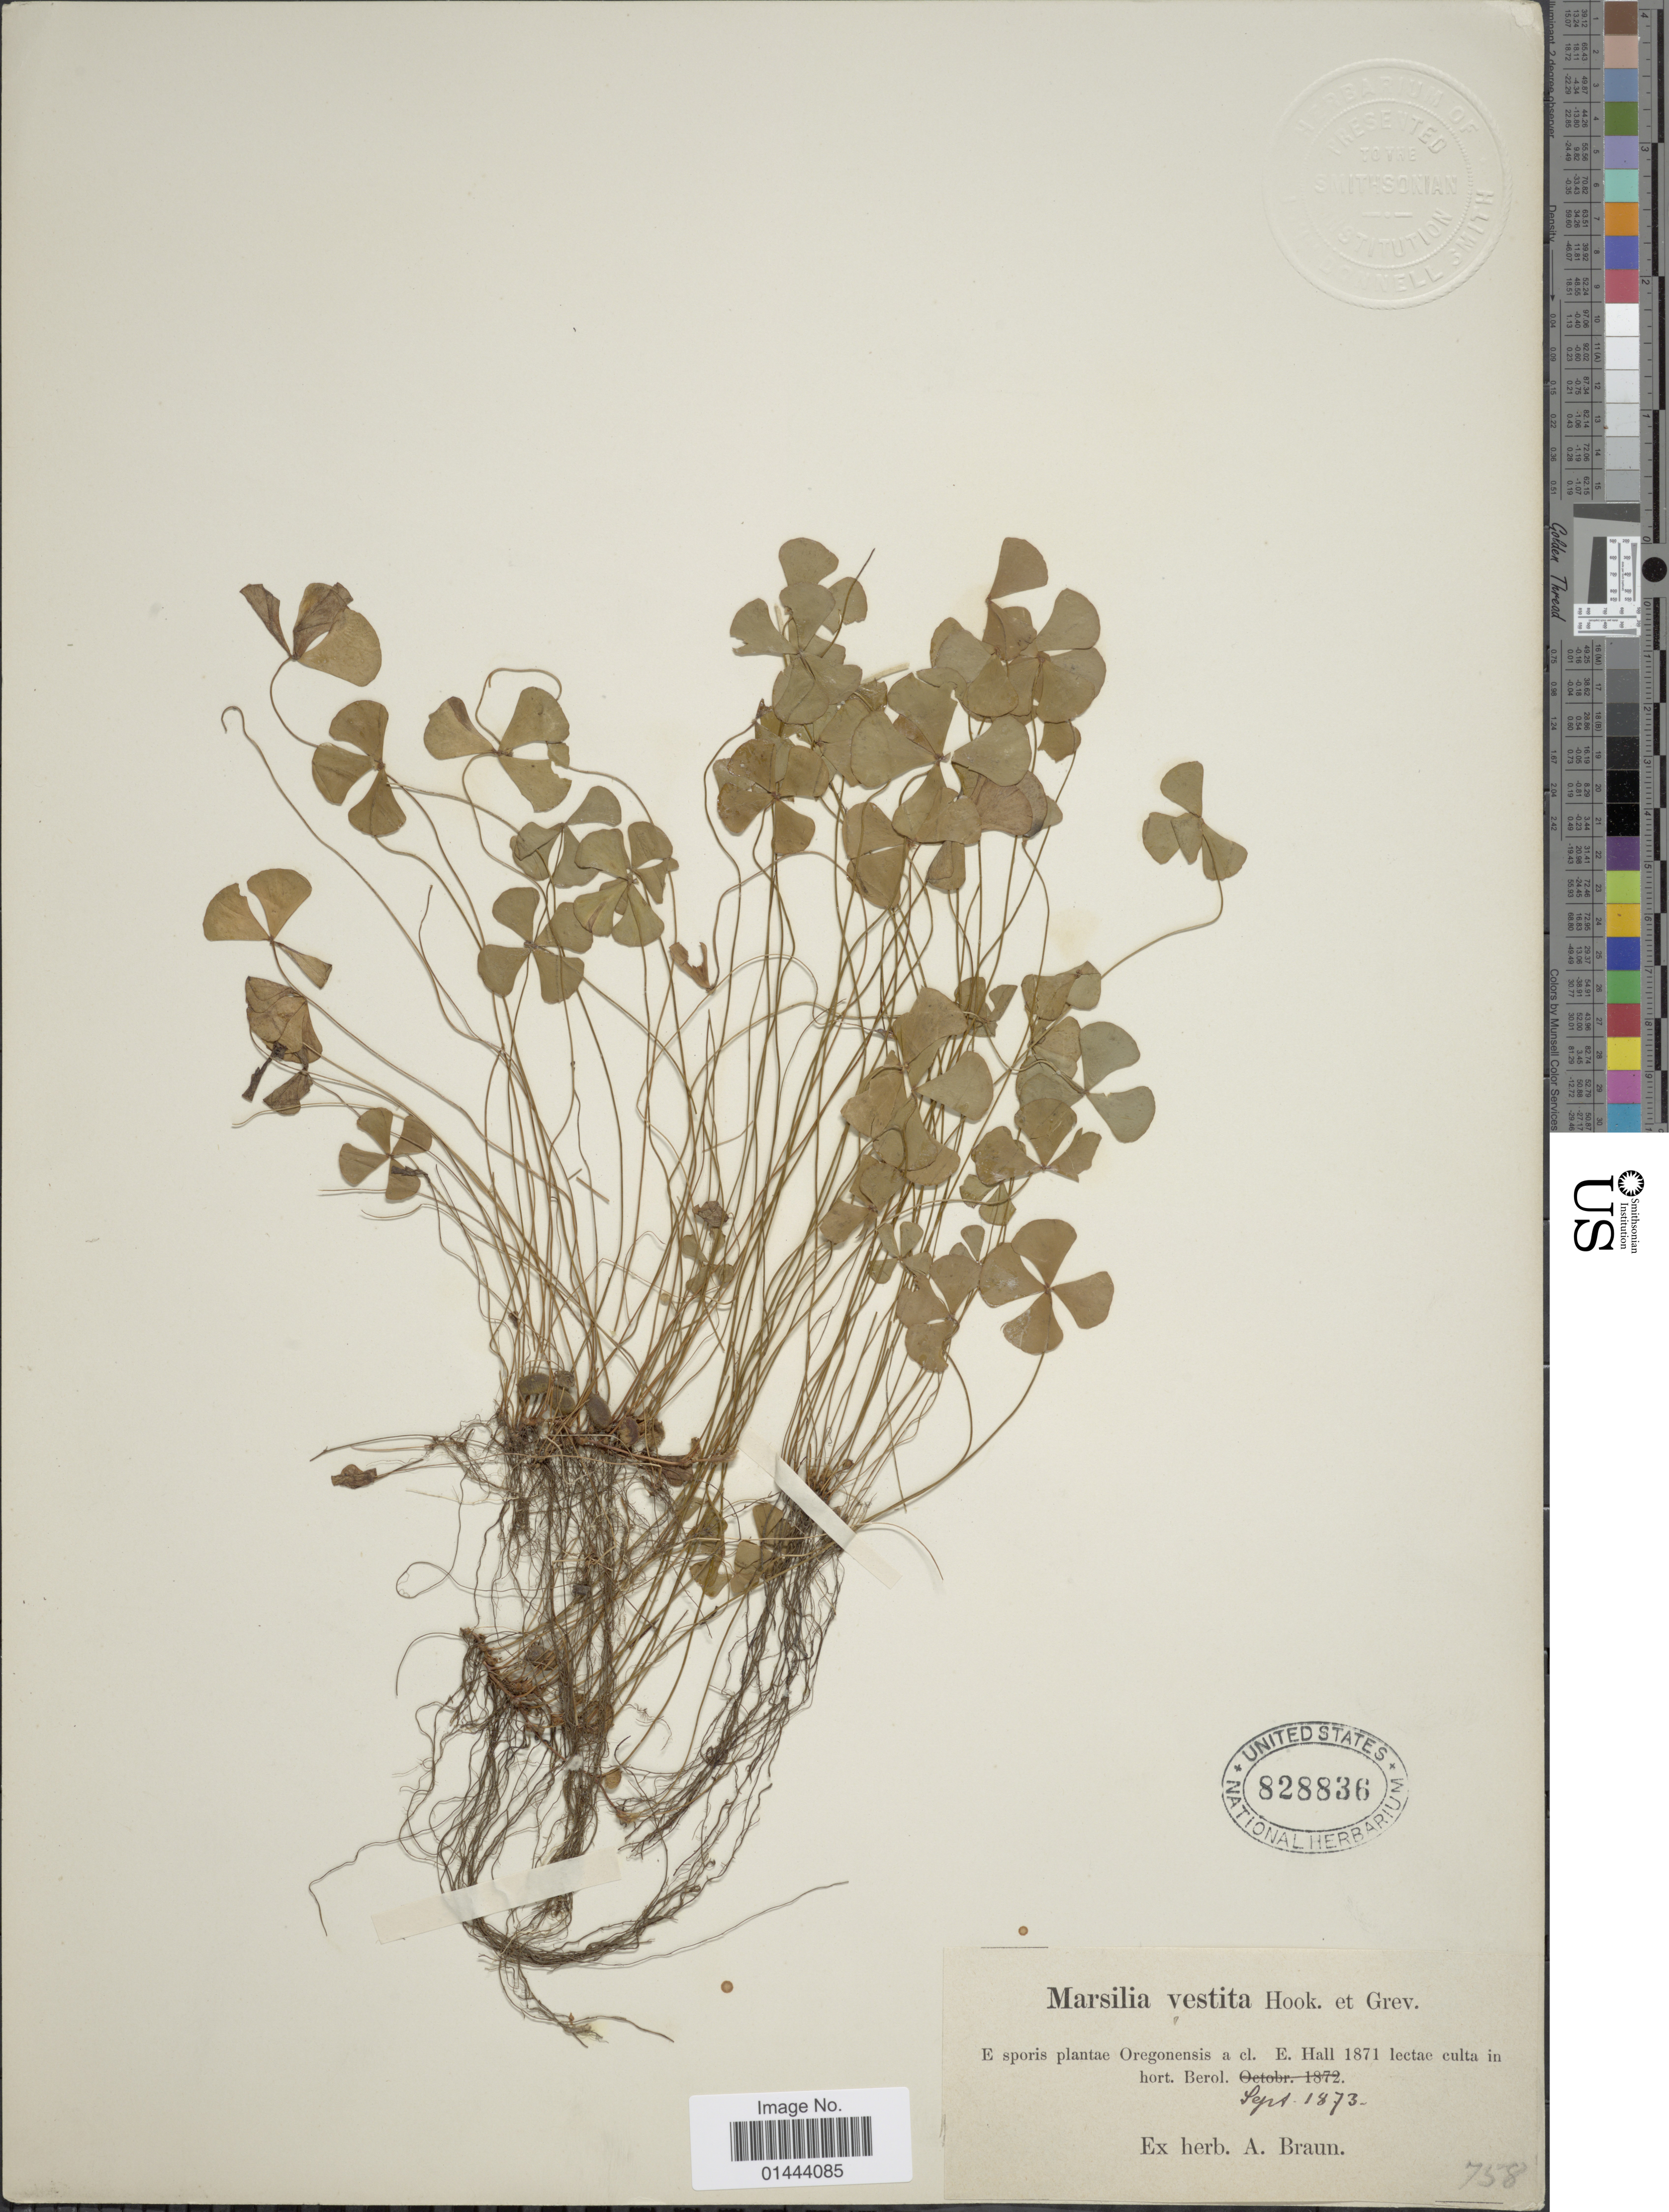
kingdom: Plantae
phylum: Tracheophyta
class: Polypodiopsida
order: Salviniales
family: Marsileaceae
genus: Marsilea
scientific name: Marsilea vestita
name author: Hook. & Grev.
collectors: E. Hall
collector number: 1871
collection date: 1873-09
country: United States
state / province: Oregon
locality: Hort. Berol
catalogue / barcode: US 828836